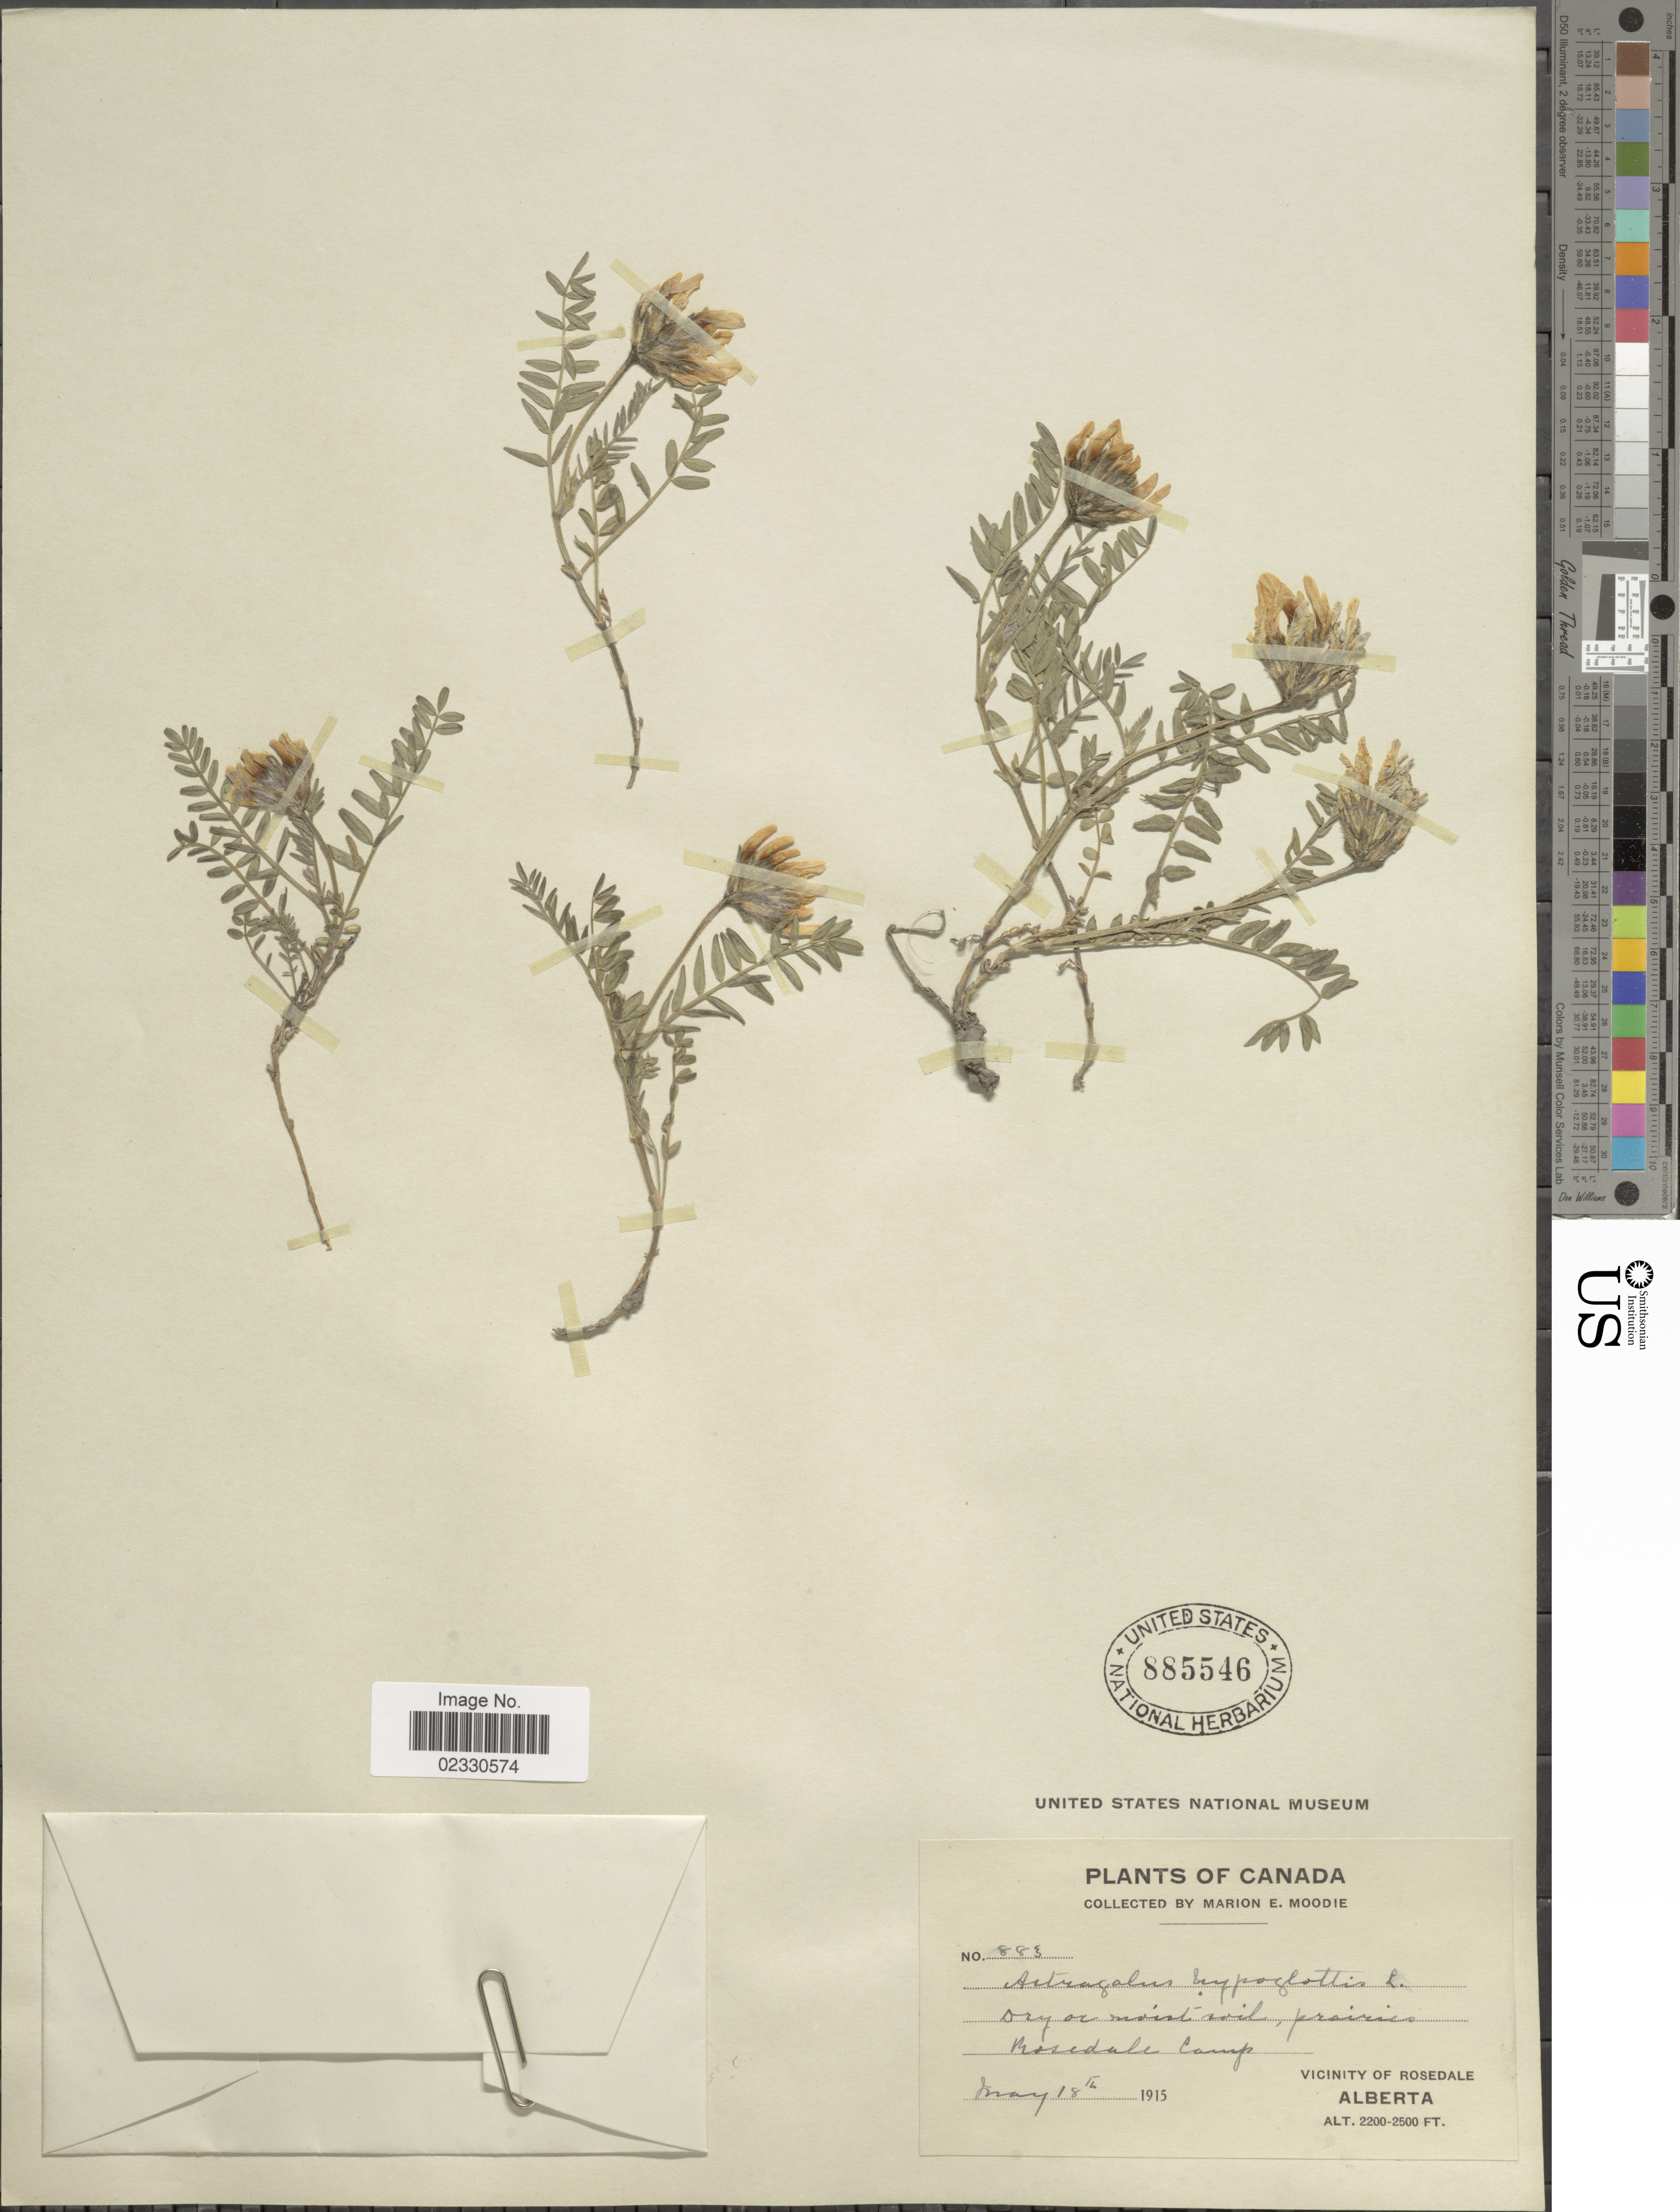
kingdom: Plantae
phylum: Tracheophyta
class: Magnoliopsida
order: Fabales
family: Fabaceae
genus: Astragalus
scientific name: Astragalus dasyglottis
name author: DC.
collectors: M. E. Moodie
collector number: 883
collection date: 1915-05-18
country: Canada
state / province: Alberta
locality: Basedale Camp, Vicinity of Rosedale, Alberta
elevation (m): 671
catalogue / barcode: US 885546